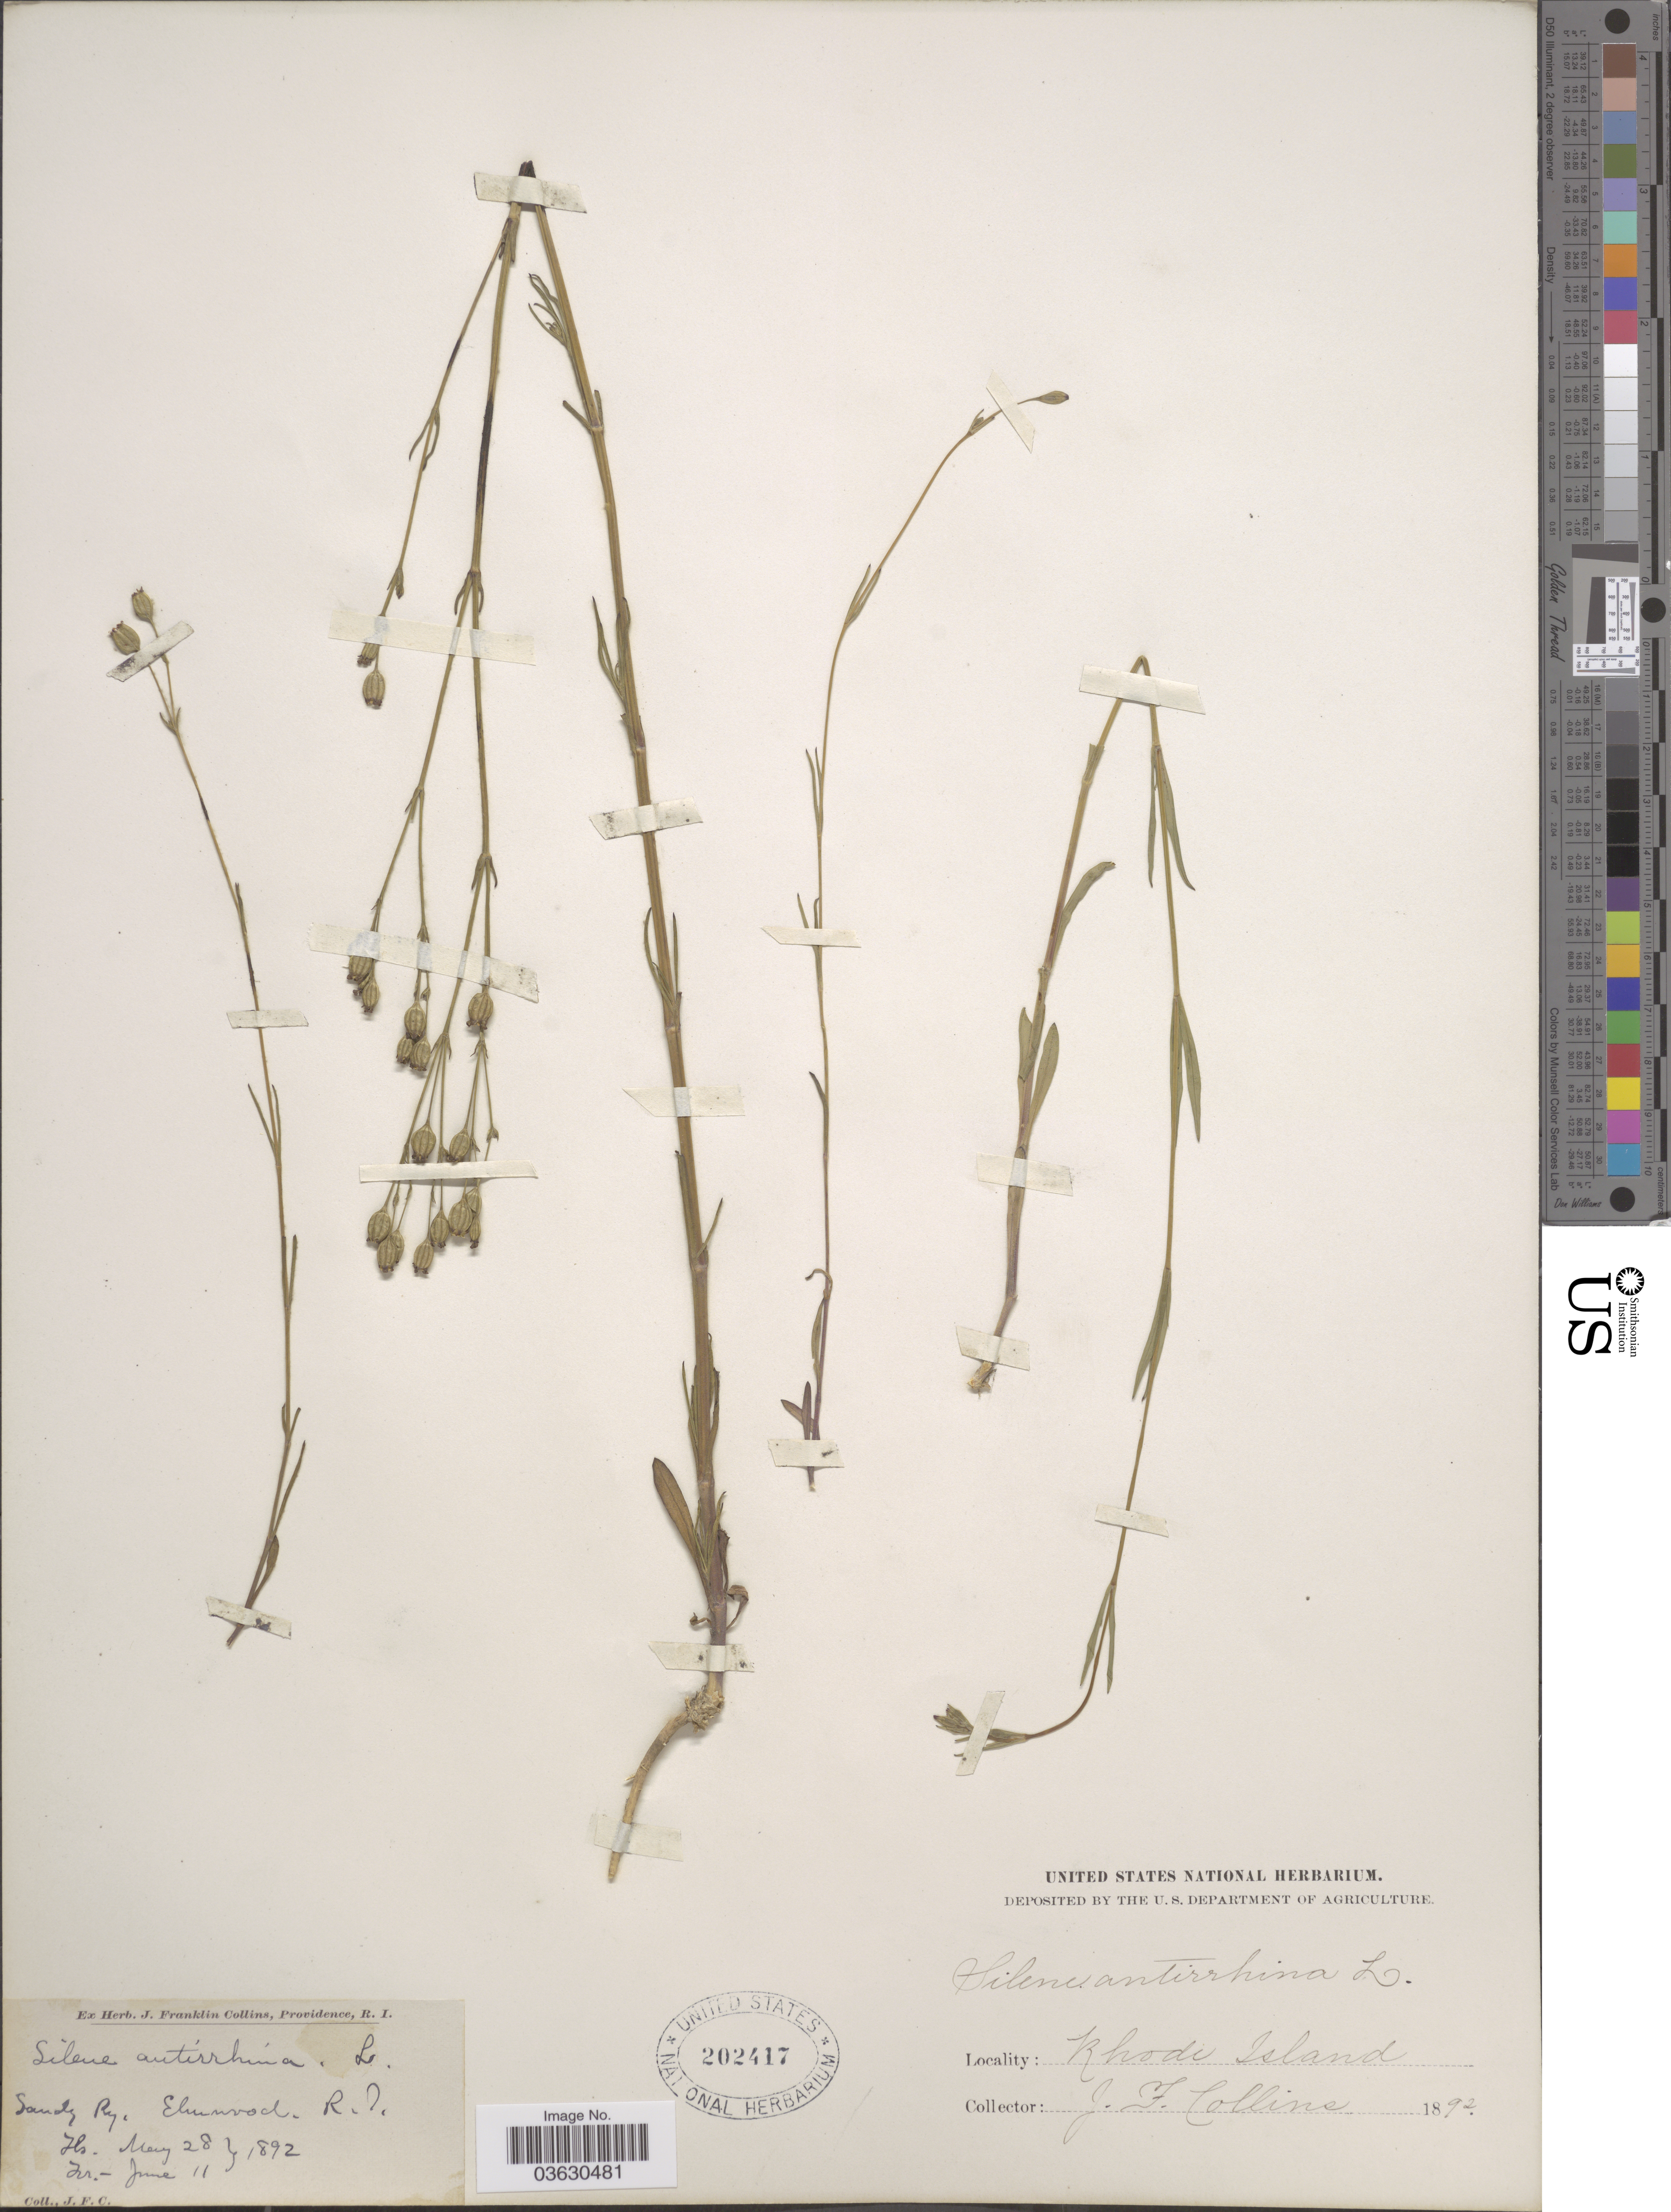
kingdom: Plantae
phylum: Tracheophyta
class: Magnoliopsida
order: Caryophyllales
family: Caryophyllaceae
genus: Silene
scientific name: Silene antirrhina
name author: L.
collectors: J. Collins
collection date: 1892-05-28/1892-06-11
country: United States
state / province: Rhode Island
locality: Sandy Ry, Elmwood, R.I.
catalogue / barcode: US 202417